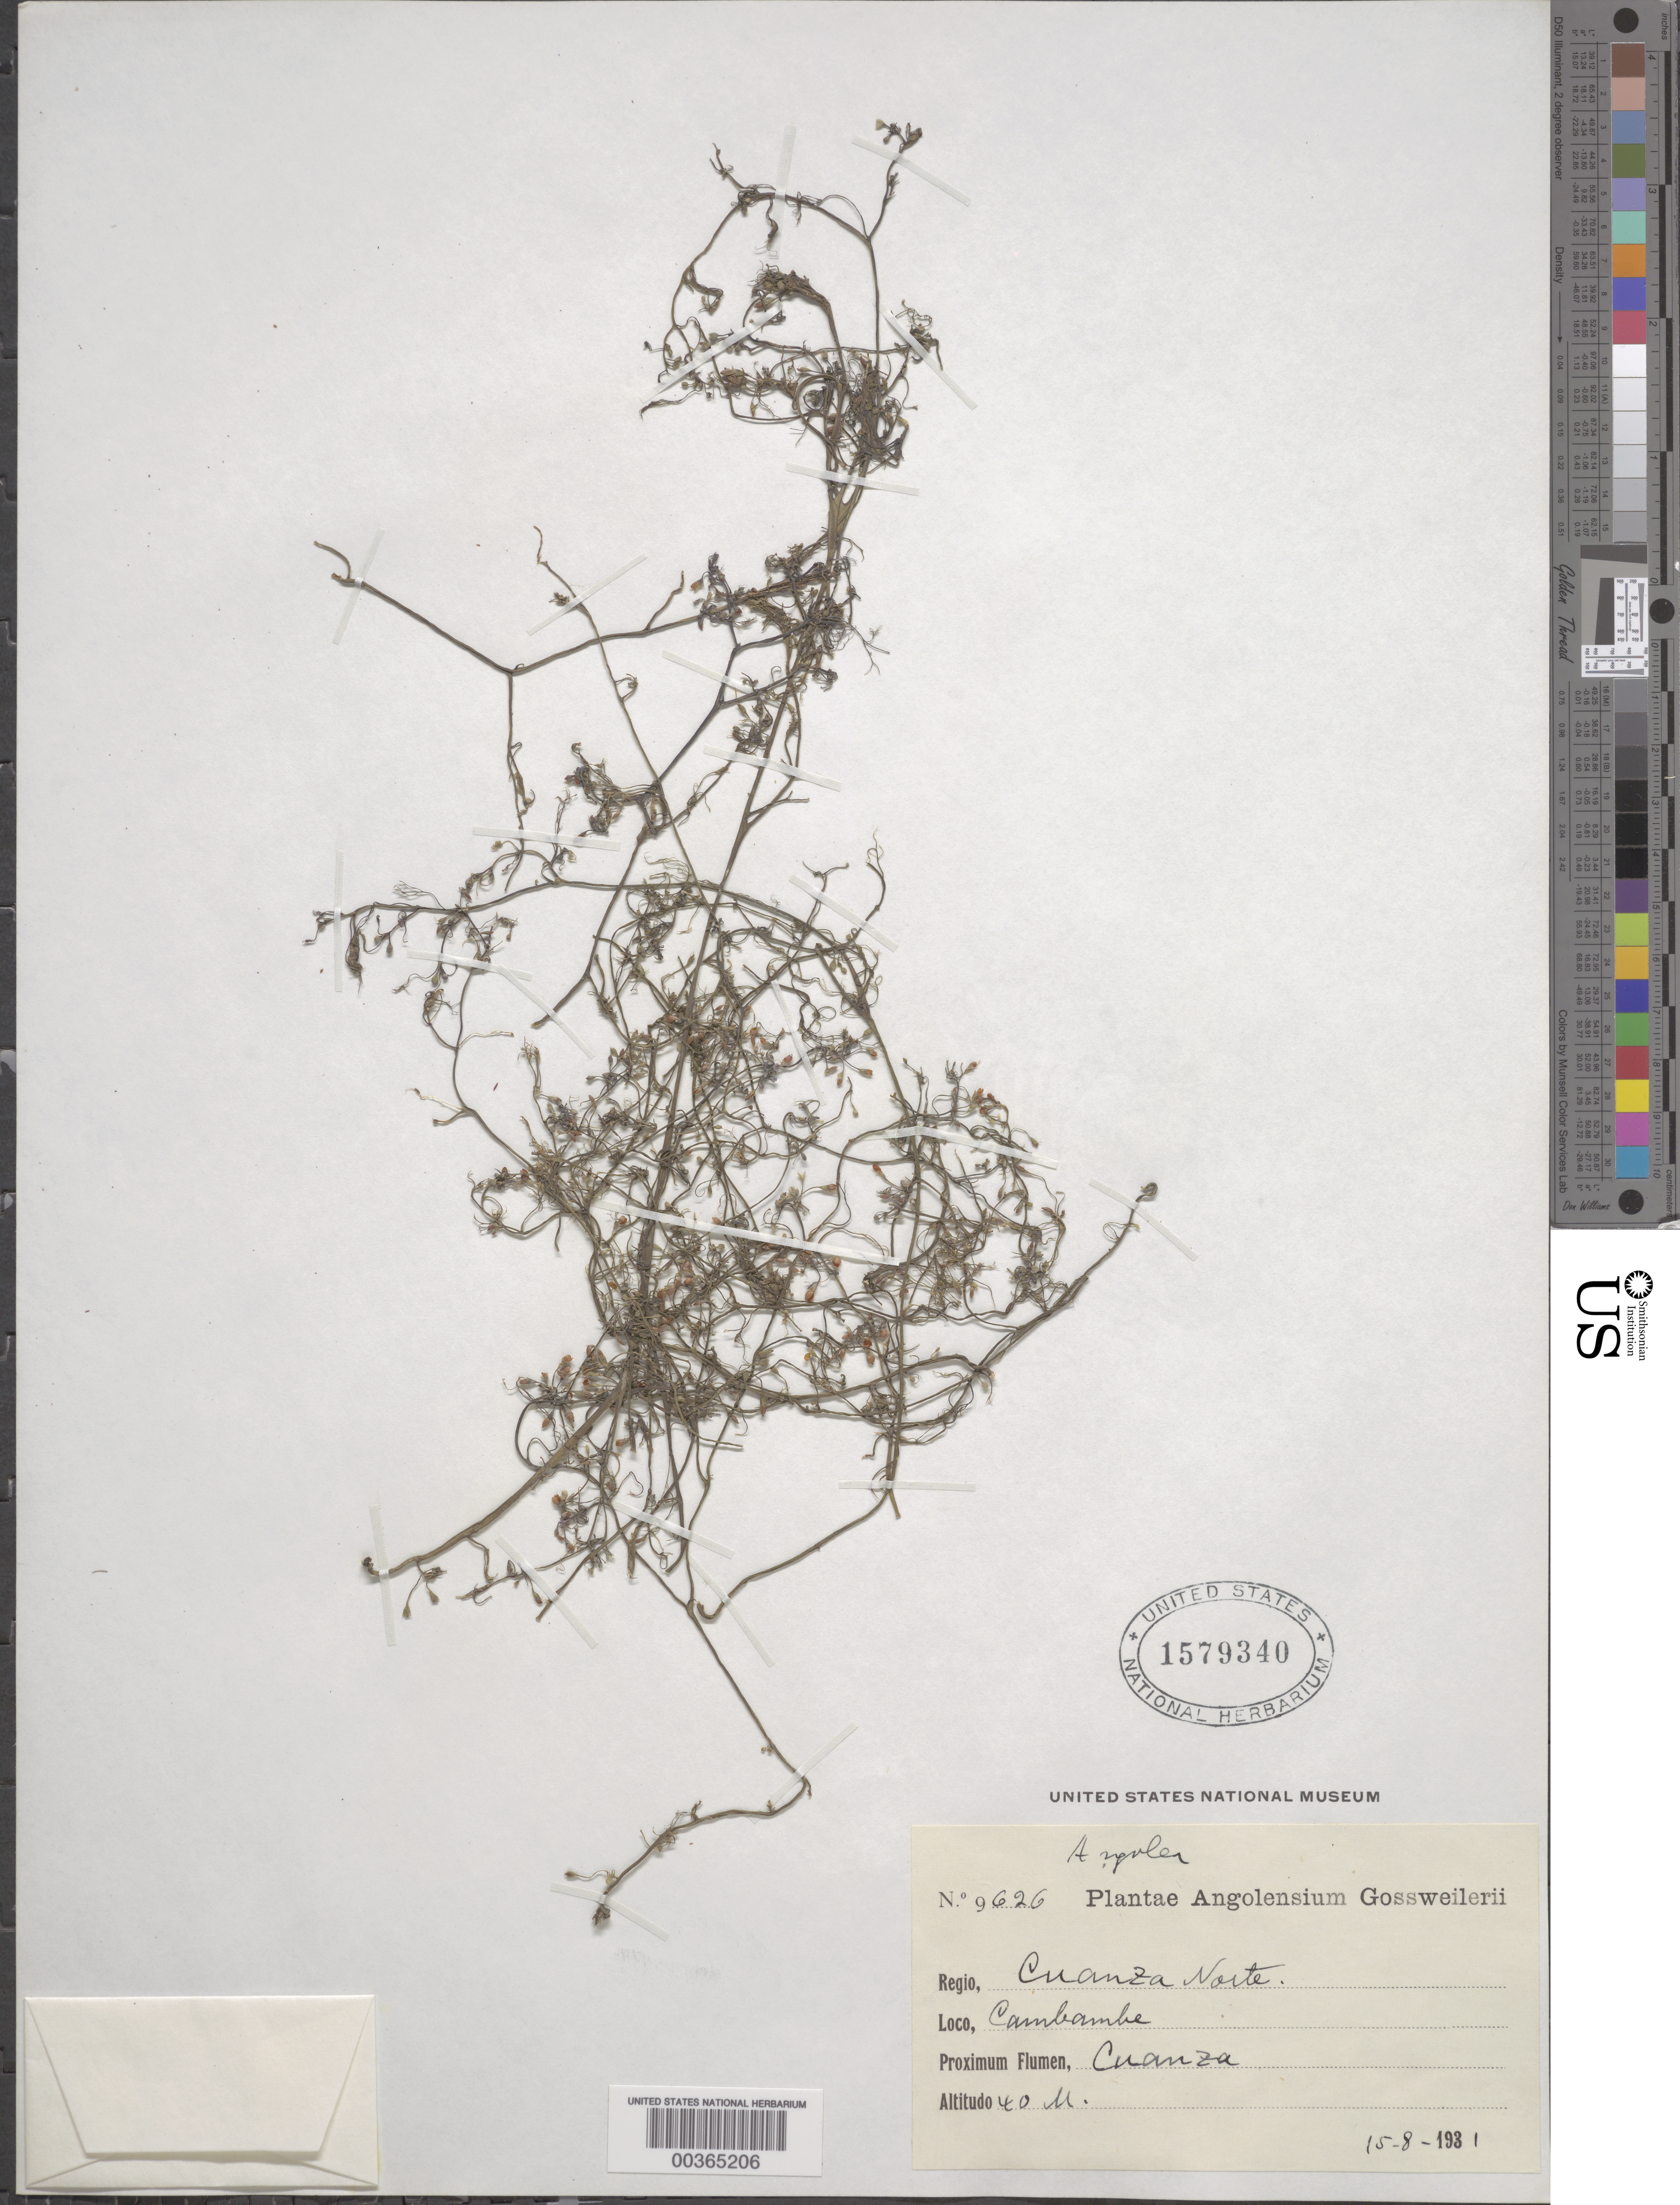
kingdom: Plantae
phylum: Tracheophyta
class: Magnoliopsida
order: Malpighiales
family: Podostemaceae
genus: Lophogyne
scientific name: Lophogyne sp.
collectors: J. Gossweiler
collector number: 9626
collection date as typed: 15 Aug 1931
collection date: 1931-08-15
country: Angola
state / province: Cuanza Norte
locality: Cambambe, proximum flumen Cuanza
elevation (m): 40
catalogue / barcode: US 1579340